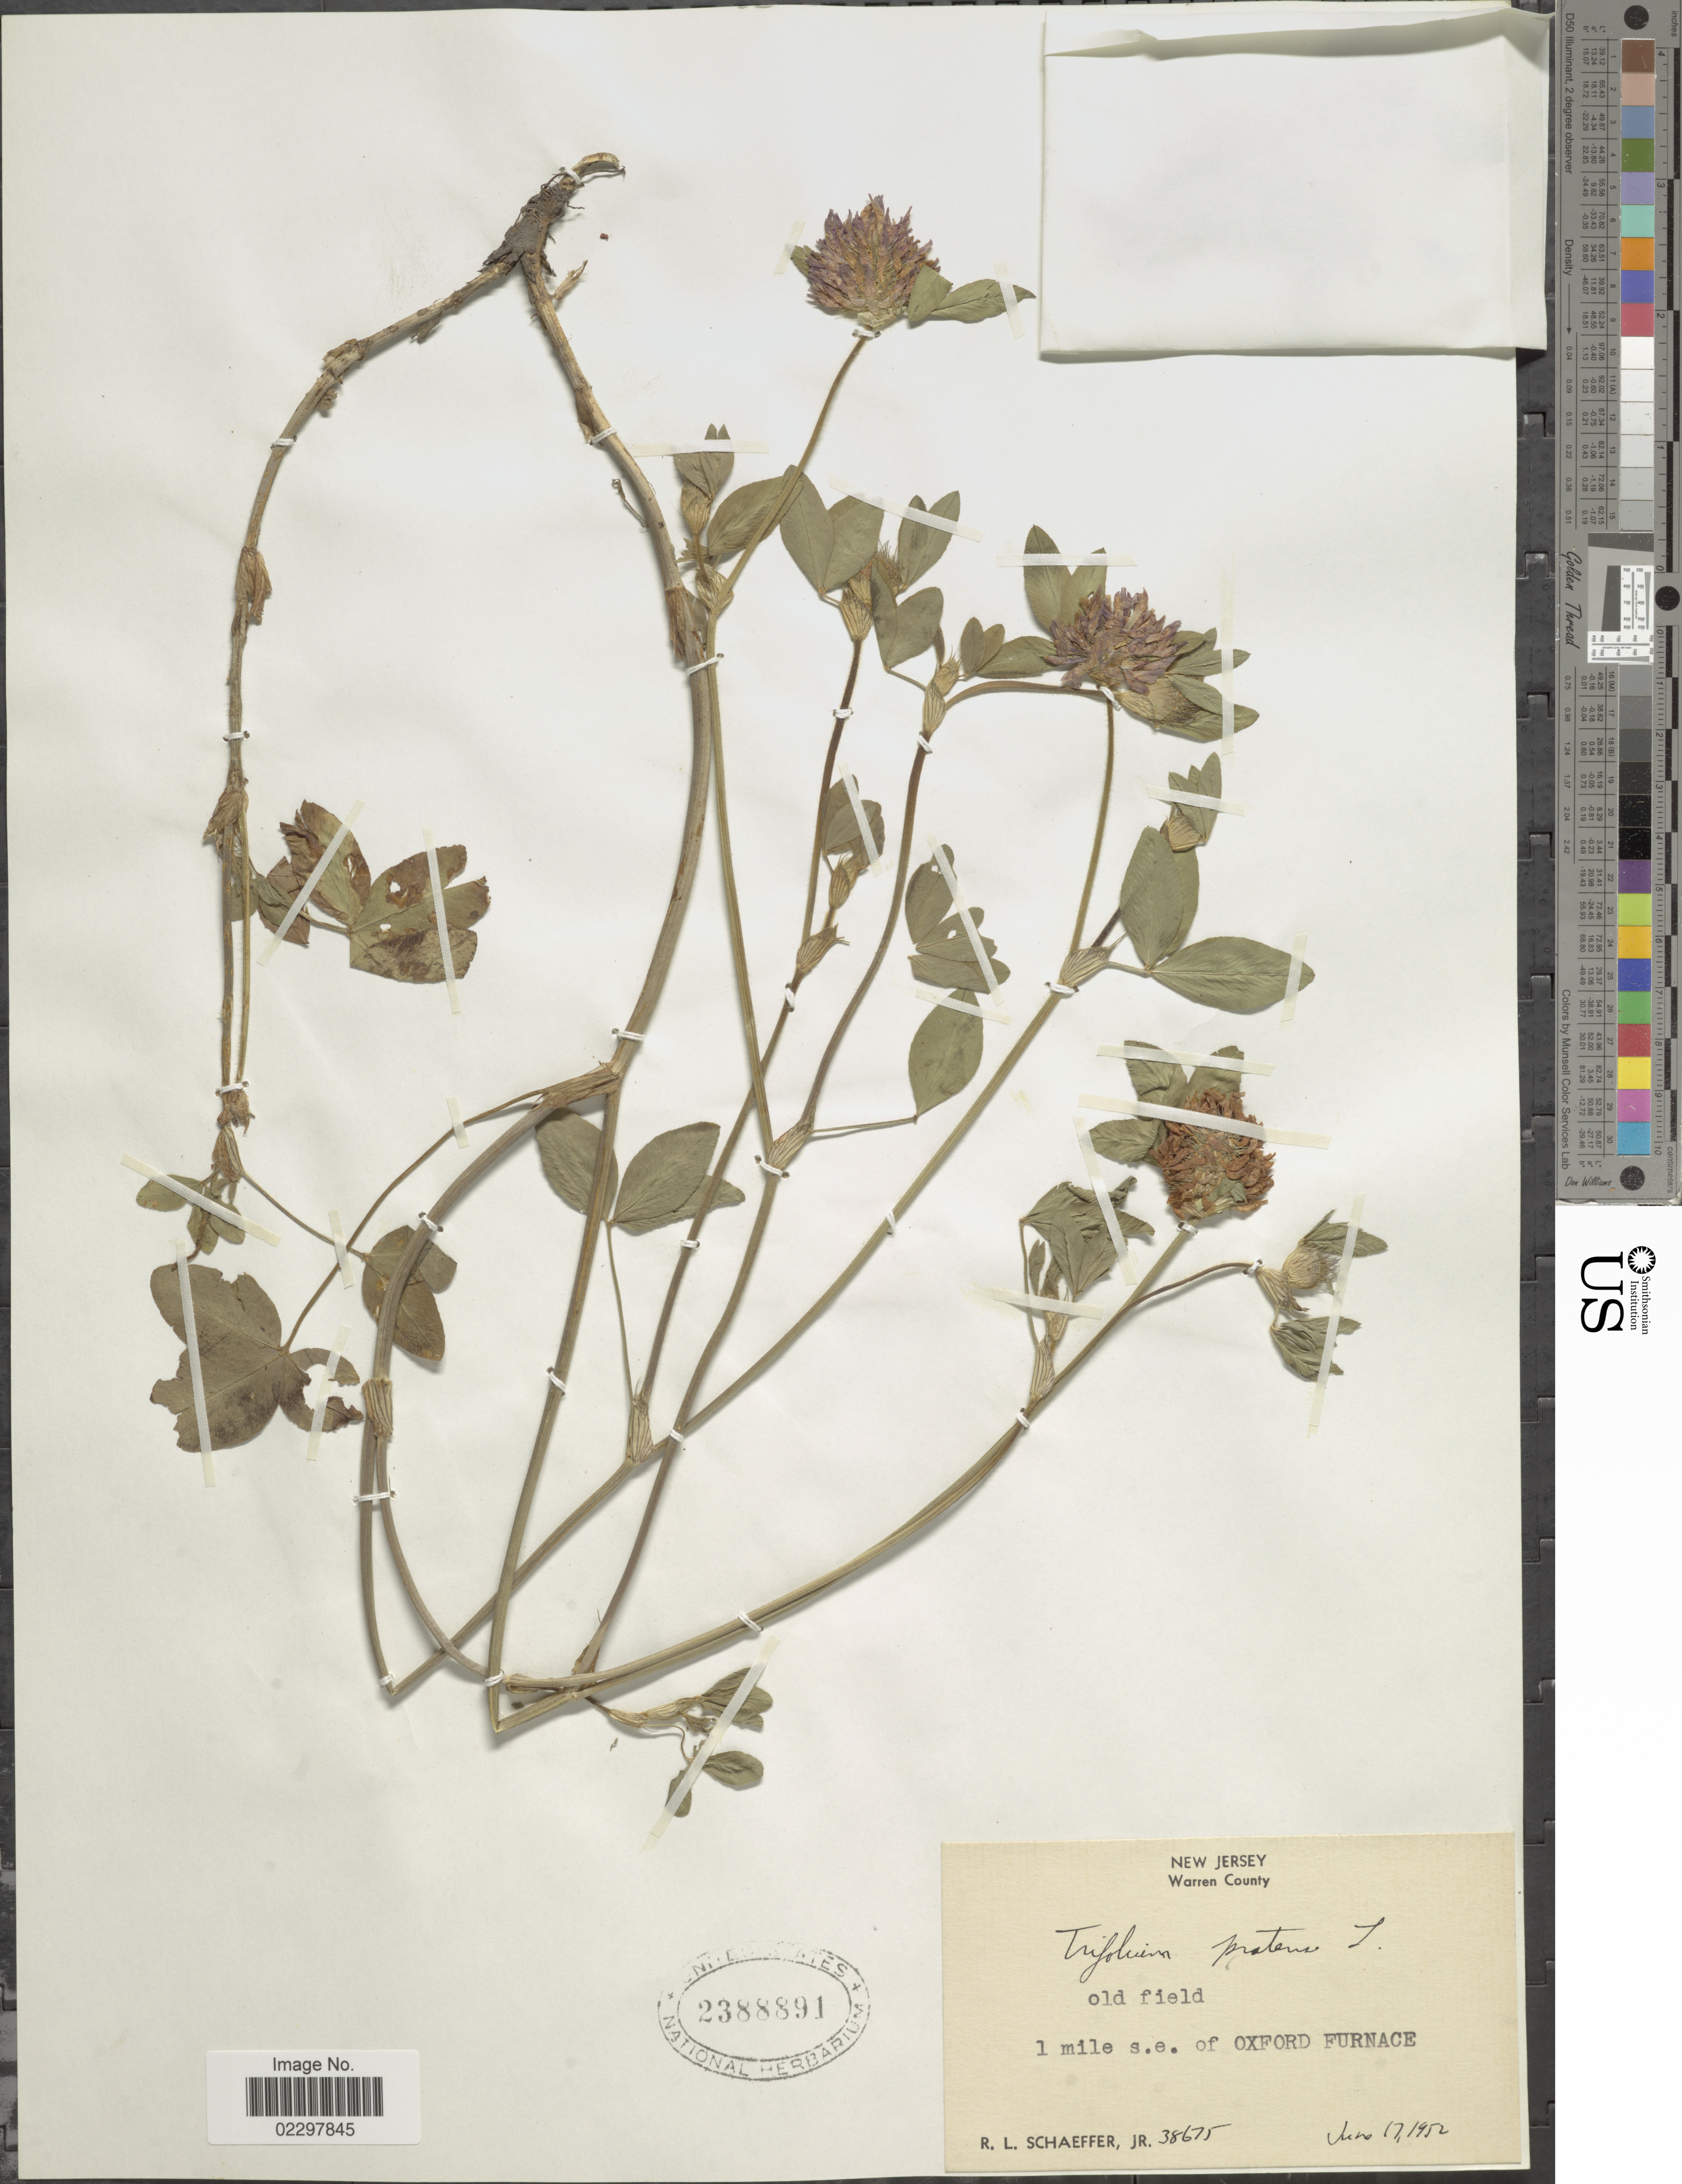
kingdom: Plantae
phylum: Tracheophyta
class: Magnoliopsida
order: Fabales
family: Fabaceae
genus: Trifolium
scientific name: Trifolium pratense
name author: L.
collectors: R. Schaeffer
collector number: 38675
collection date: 1950-06-17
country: United States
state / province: New Jersey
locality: Warren County, 1 mile s.e. of Oxford Furnace, old field.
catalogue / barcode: US 2388891